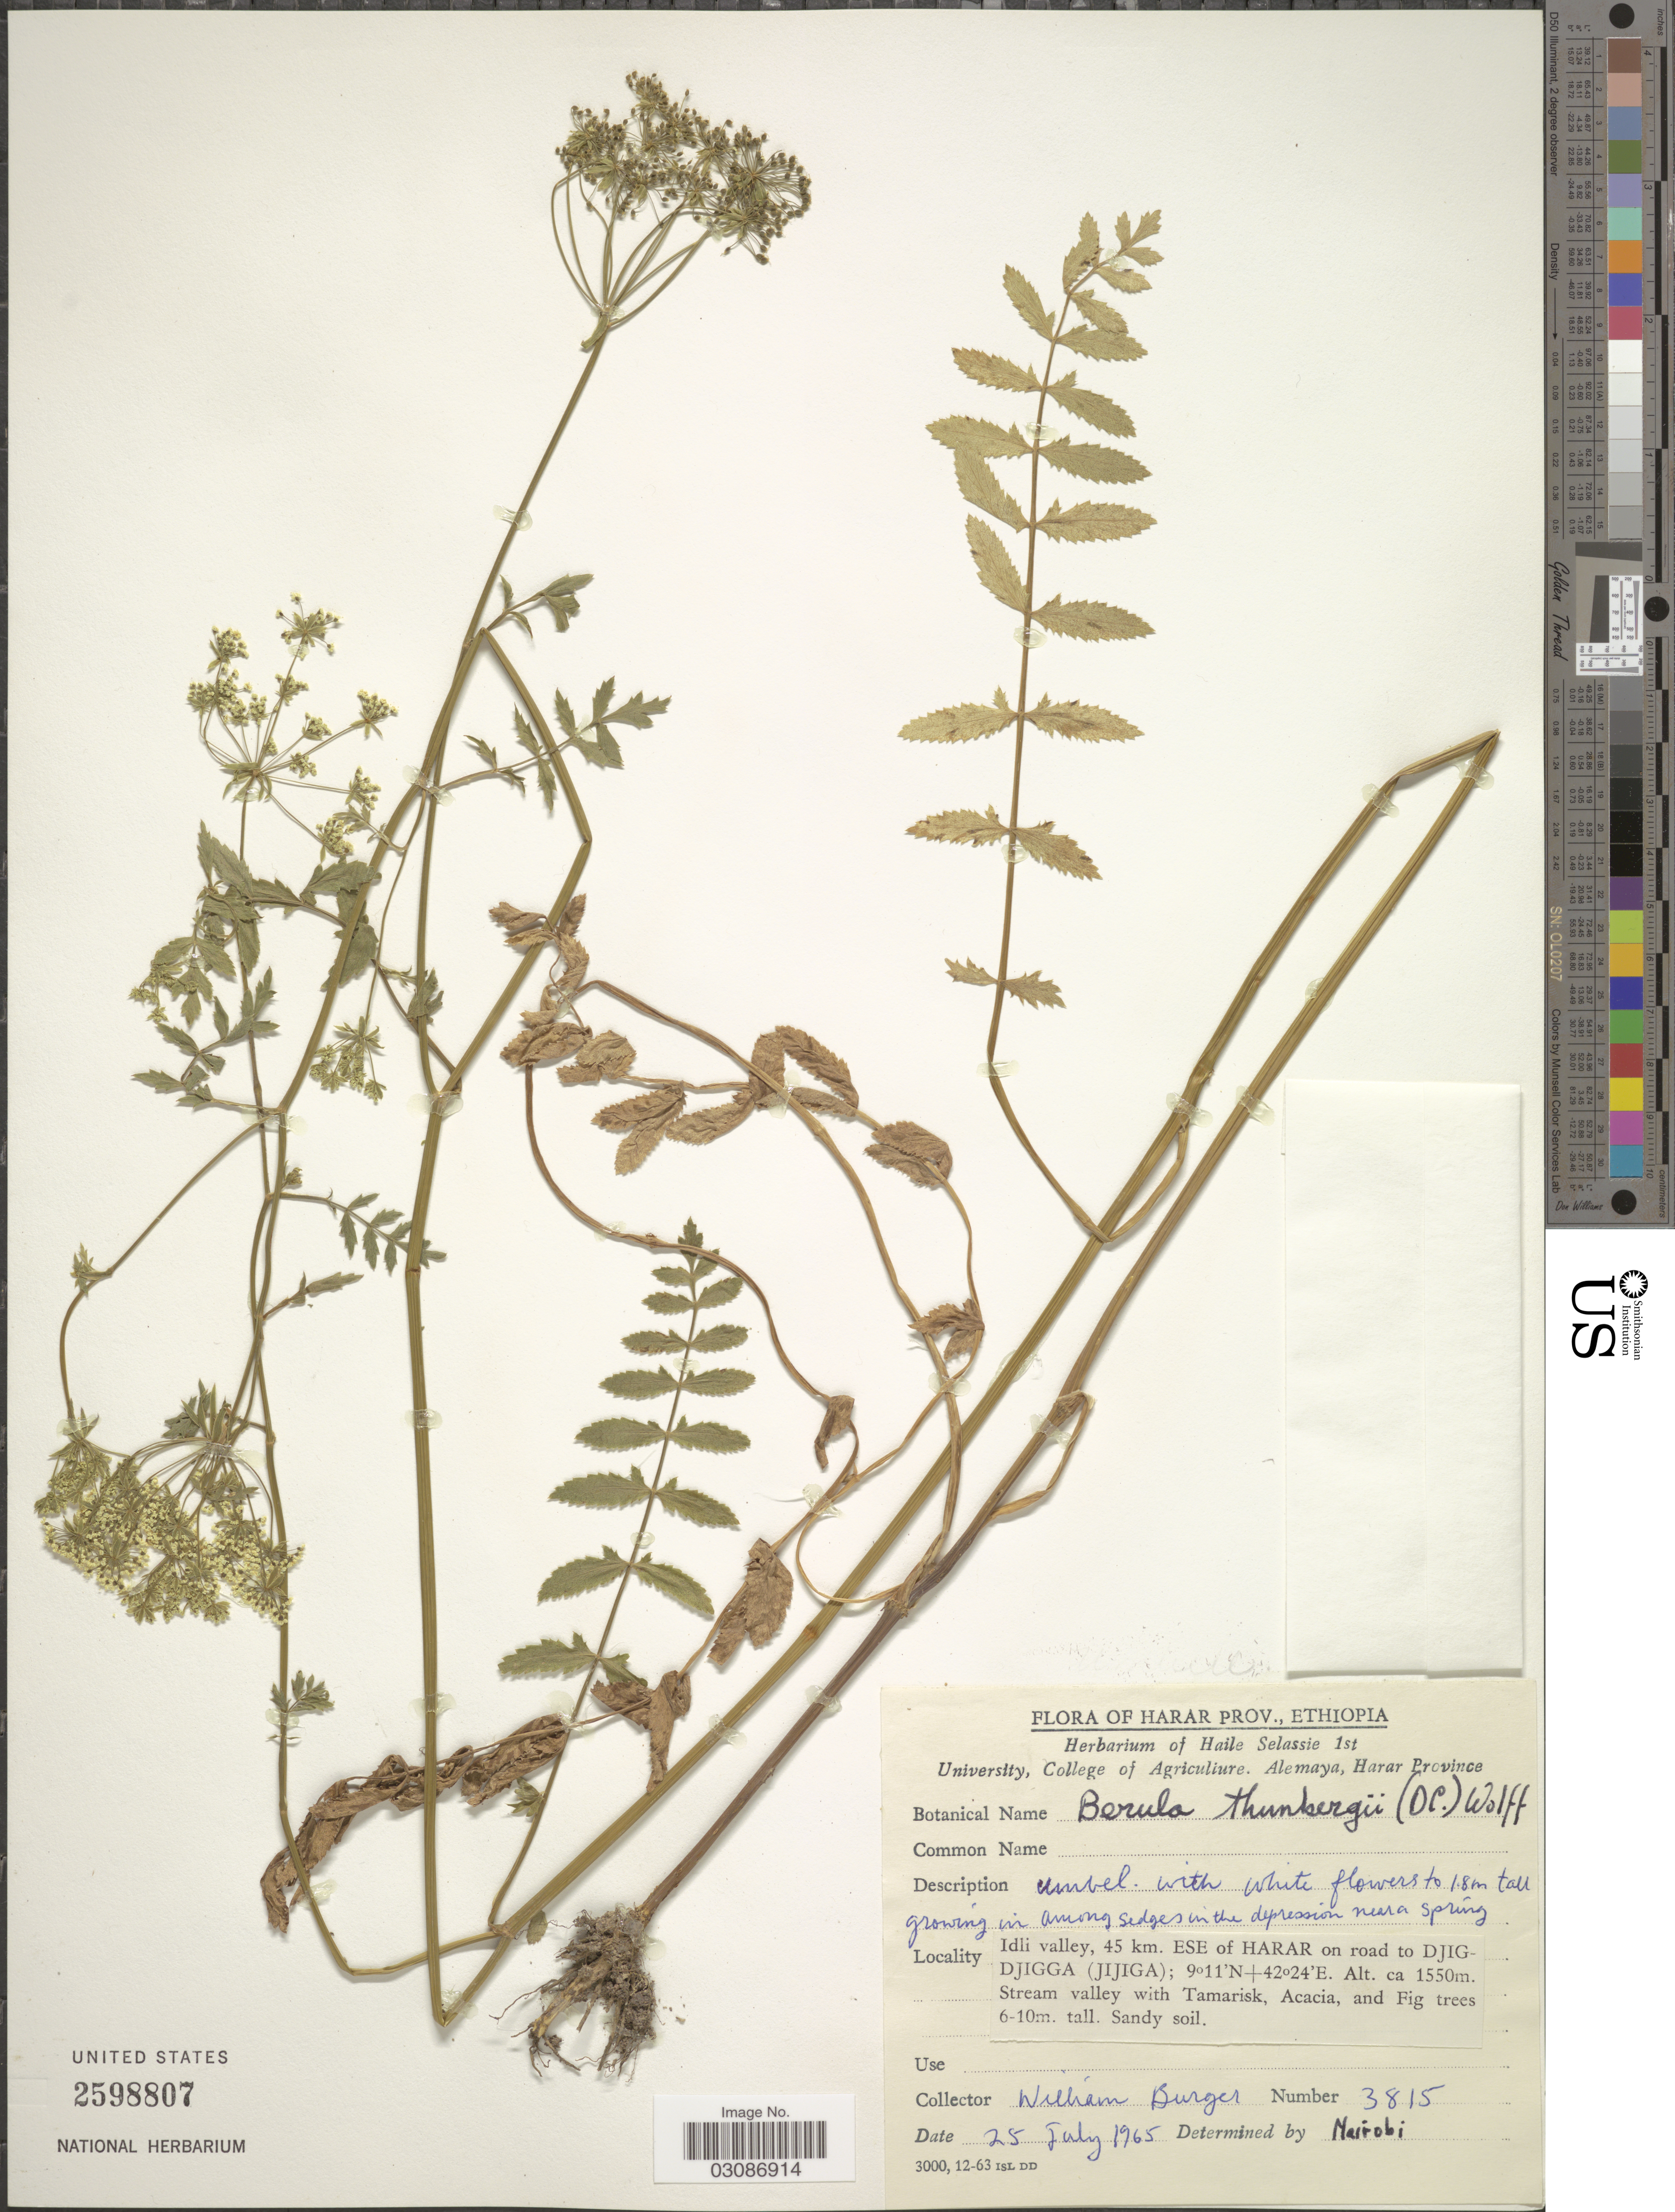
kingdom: Plantae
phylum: Tracheophyta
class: Magnoliopsida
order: Apiales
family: Apiaceae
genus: Berula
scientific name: Berula thunbergii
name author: (DC.) H. Wolff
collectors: W. Burger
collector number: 3815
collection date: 1965-07-25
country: Ethiopia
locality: Harar Prov. Idli valley, 45 km. ESE of Harar on road to Djig-Djigga (Jijiga).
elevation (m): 1550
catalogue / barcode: US 2598807